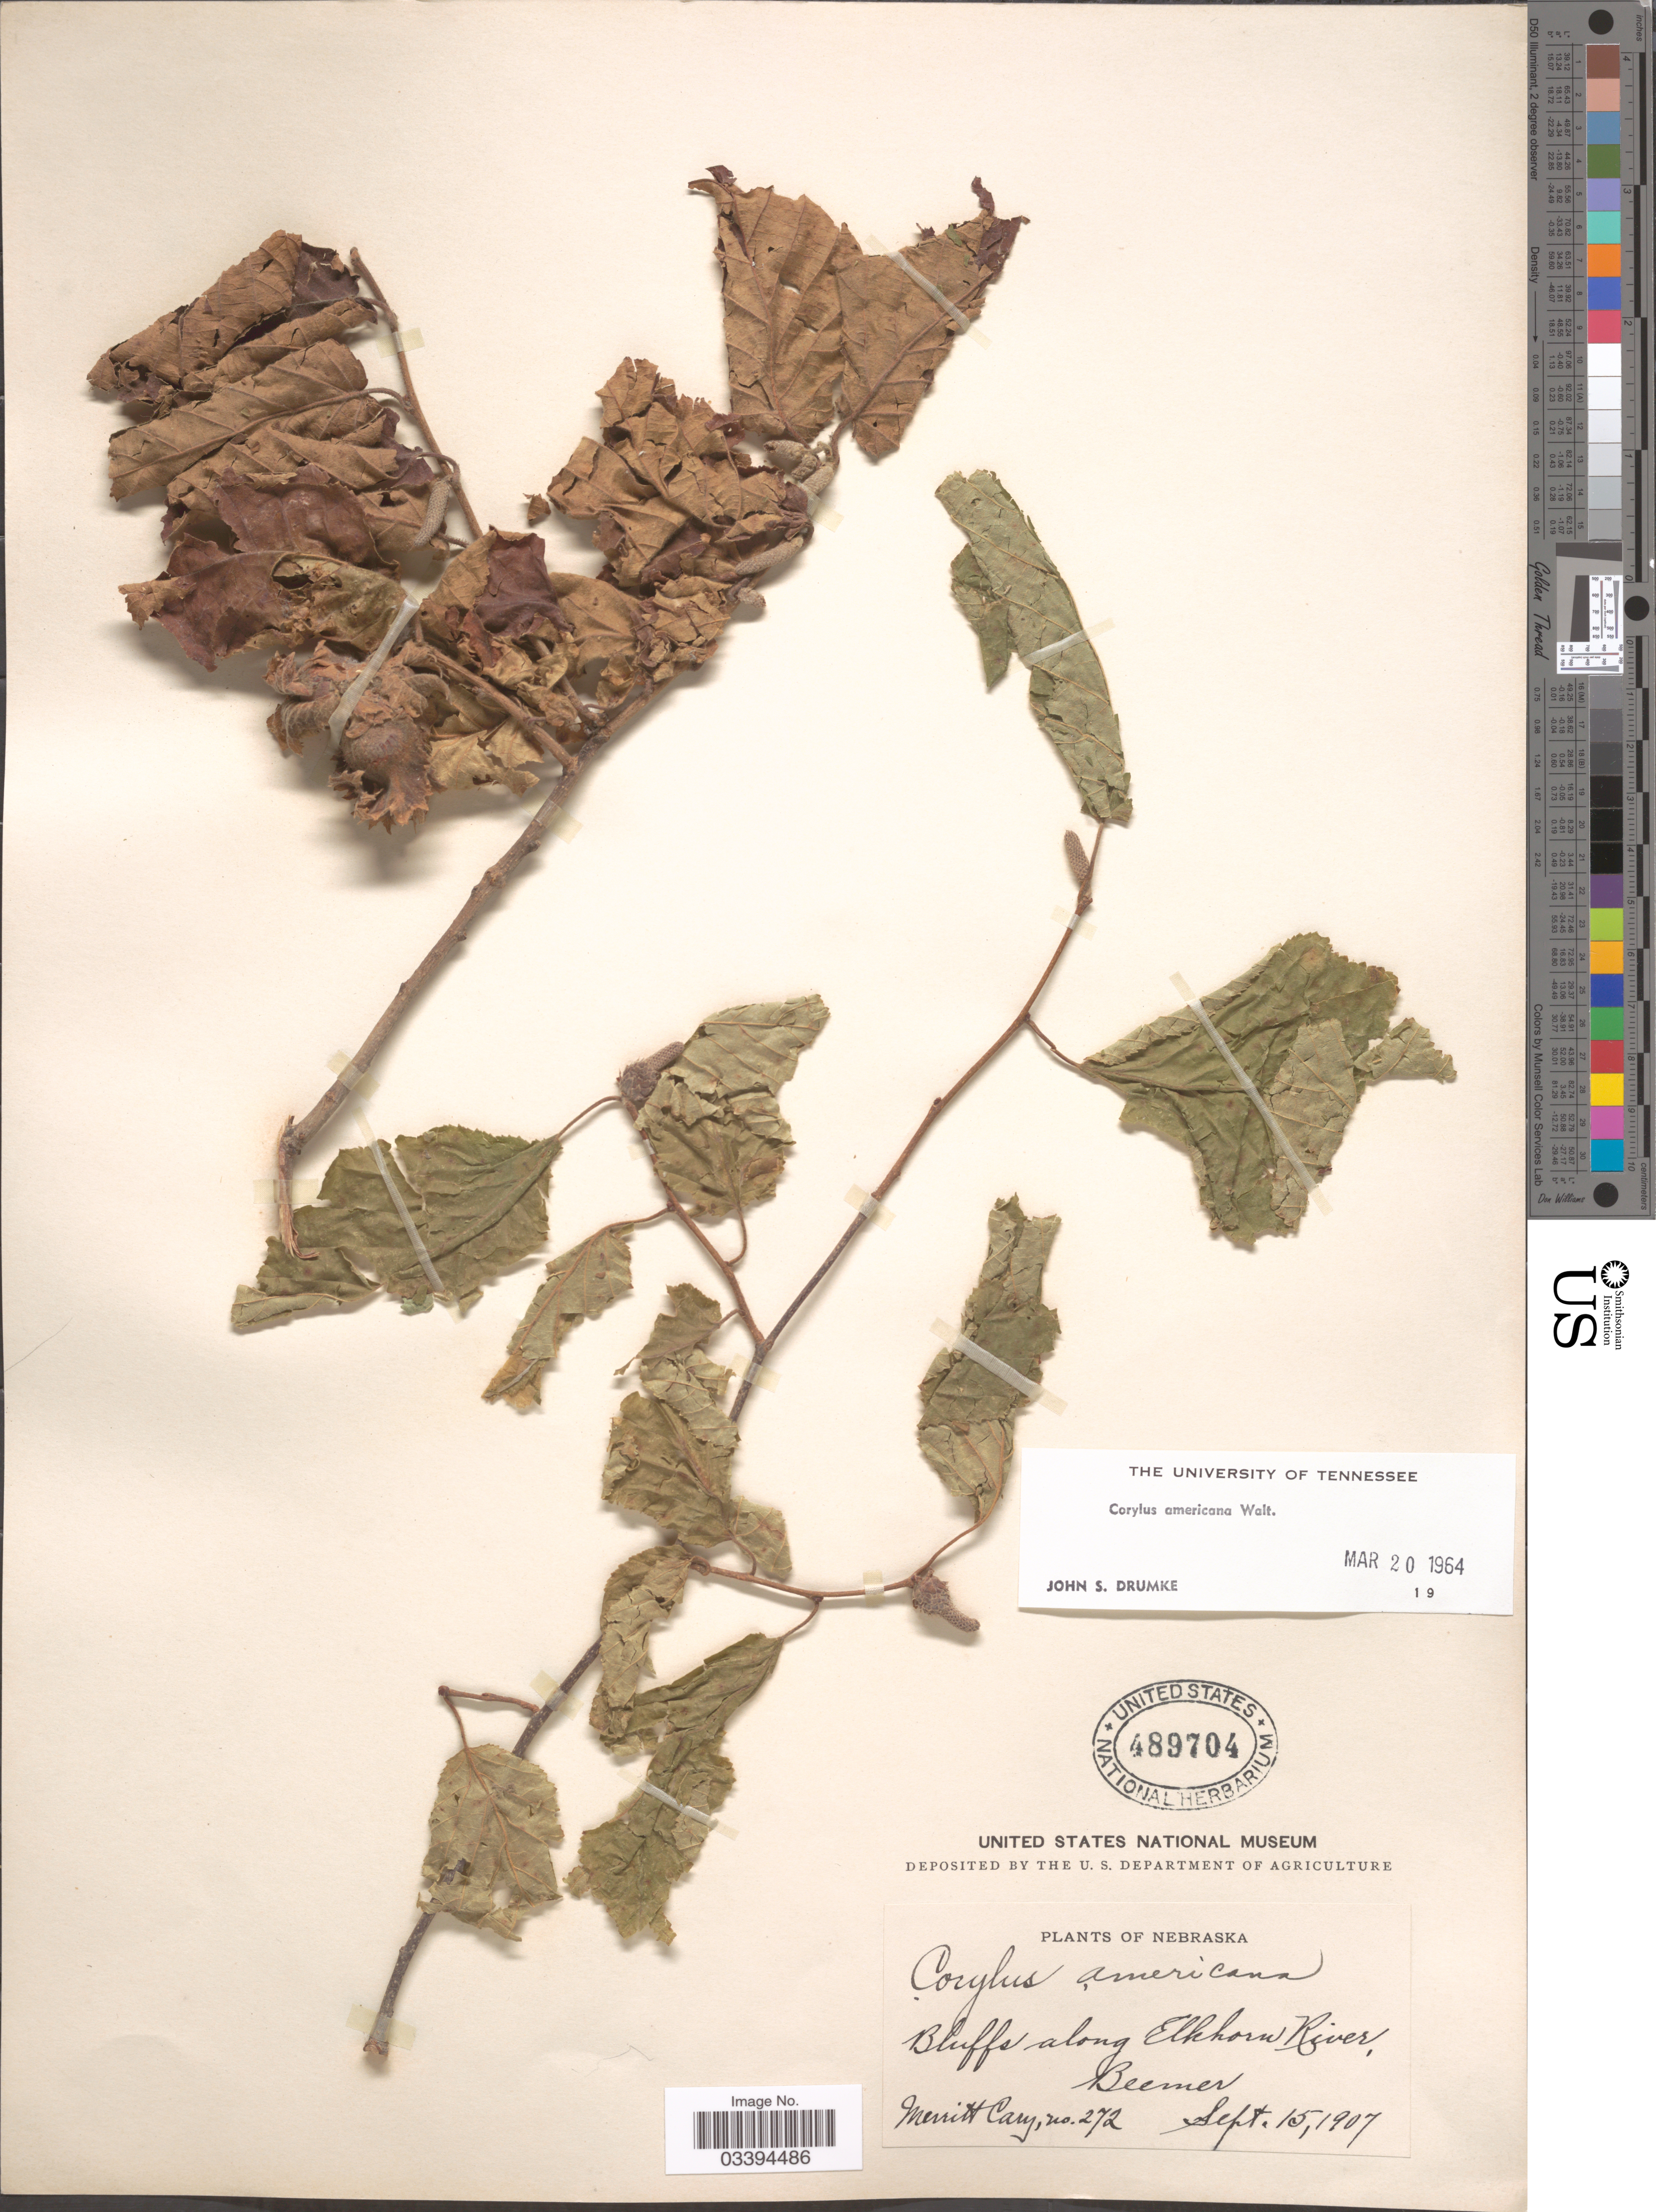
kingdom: Plantae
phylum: Tracheophyta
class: Magnoliopsida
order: Fagales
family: Betulaceae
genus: Corylus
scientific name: Corylus americana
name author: Walter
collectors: M. Cary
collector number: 272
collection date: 1907-09-15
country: United States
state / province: Nebraska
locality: Bluffs along Elkhorn River, Beemer.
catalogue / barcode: US 489704